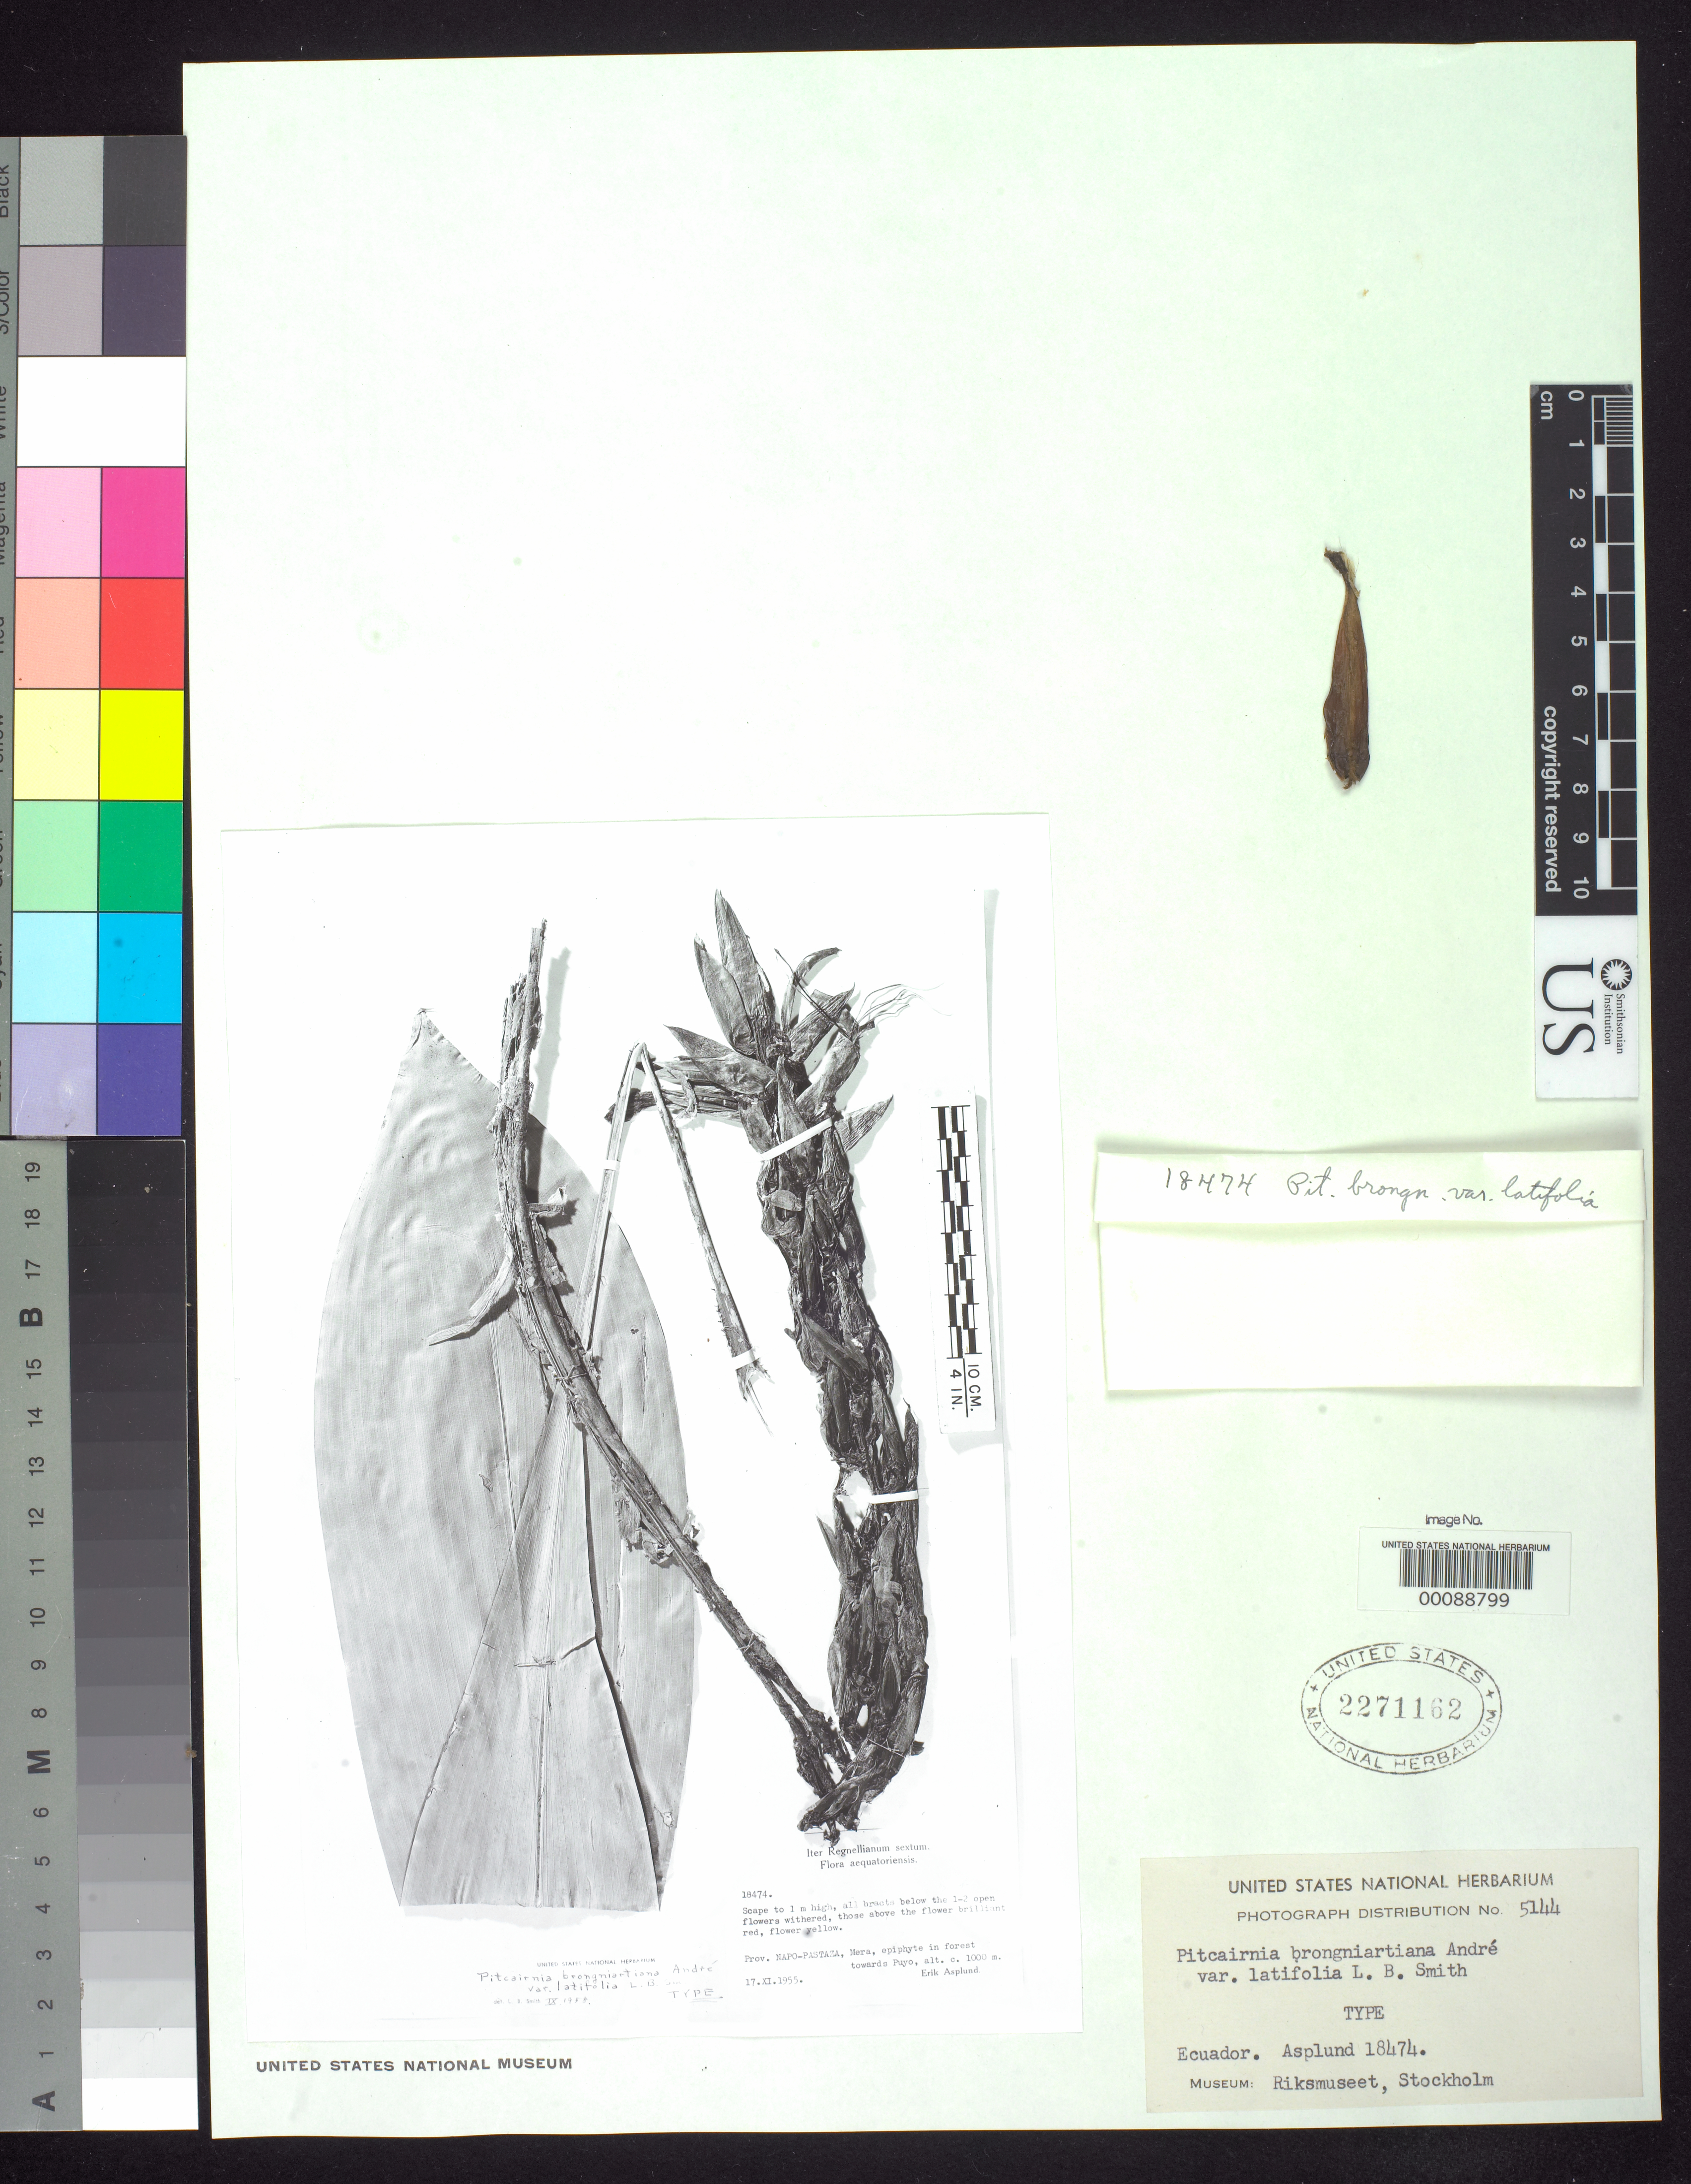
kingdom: Plantae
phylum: Tracheophyta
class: Liliopsida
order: Poales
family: Bromeliaceae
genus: Pitcairnia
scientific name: Pitcairnia brongniartiana var. latifolia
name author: L.B. Sm.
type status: Isotype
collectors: E. Asplund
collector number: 18474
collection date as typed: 17 Nov 1955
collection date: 1955-11-17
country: Ecuador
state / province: Napo / Pastaza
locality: Mera, towards Puyo.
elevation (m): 1000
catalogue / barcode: US 2271162